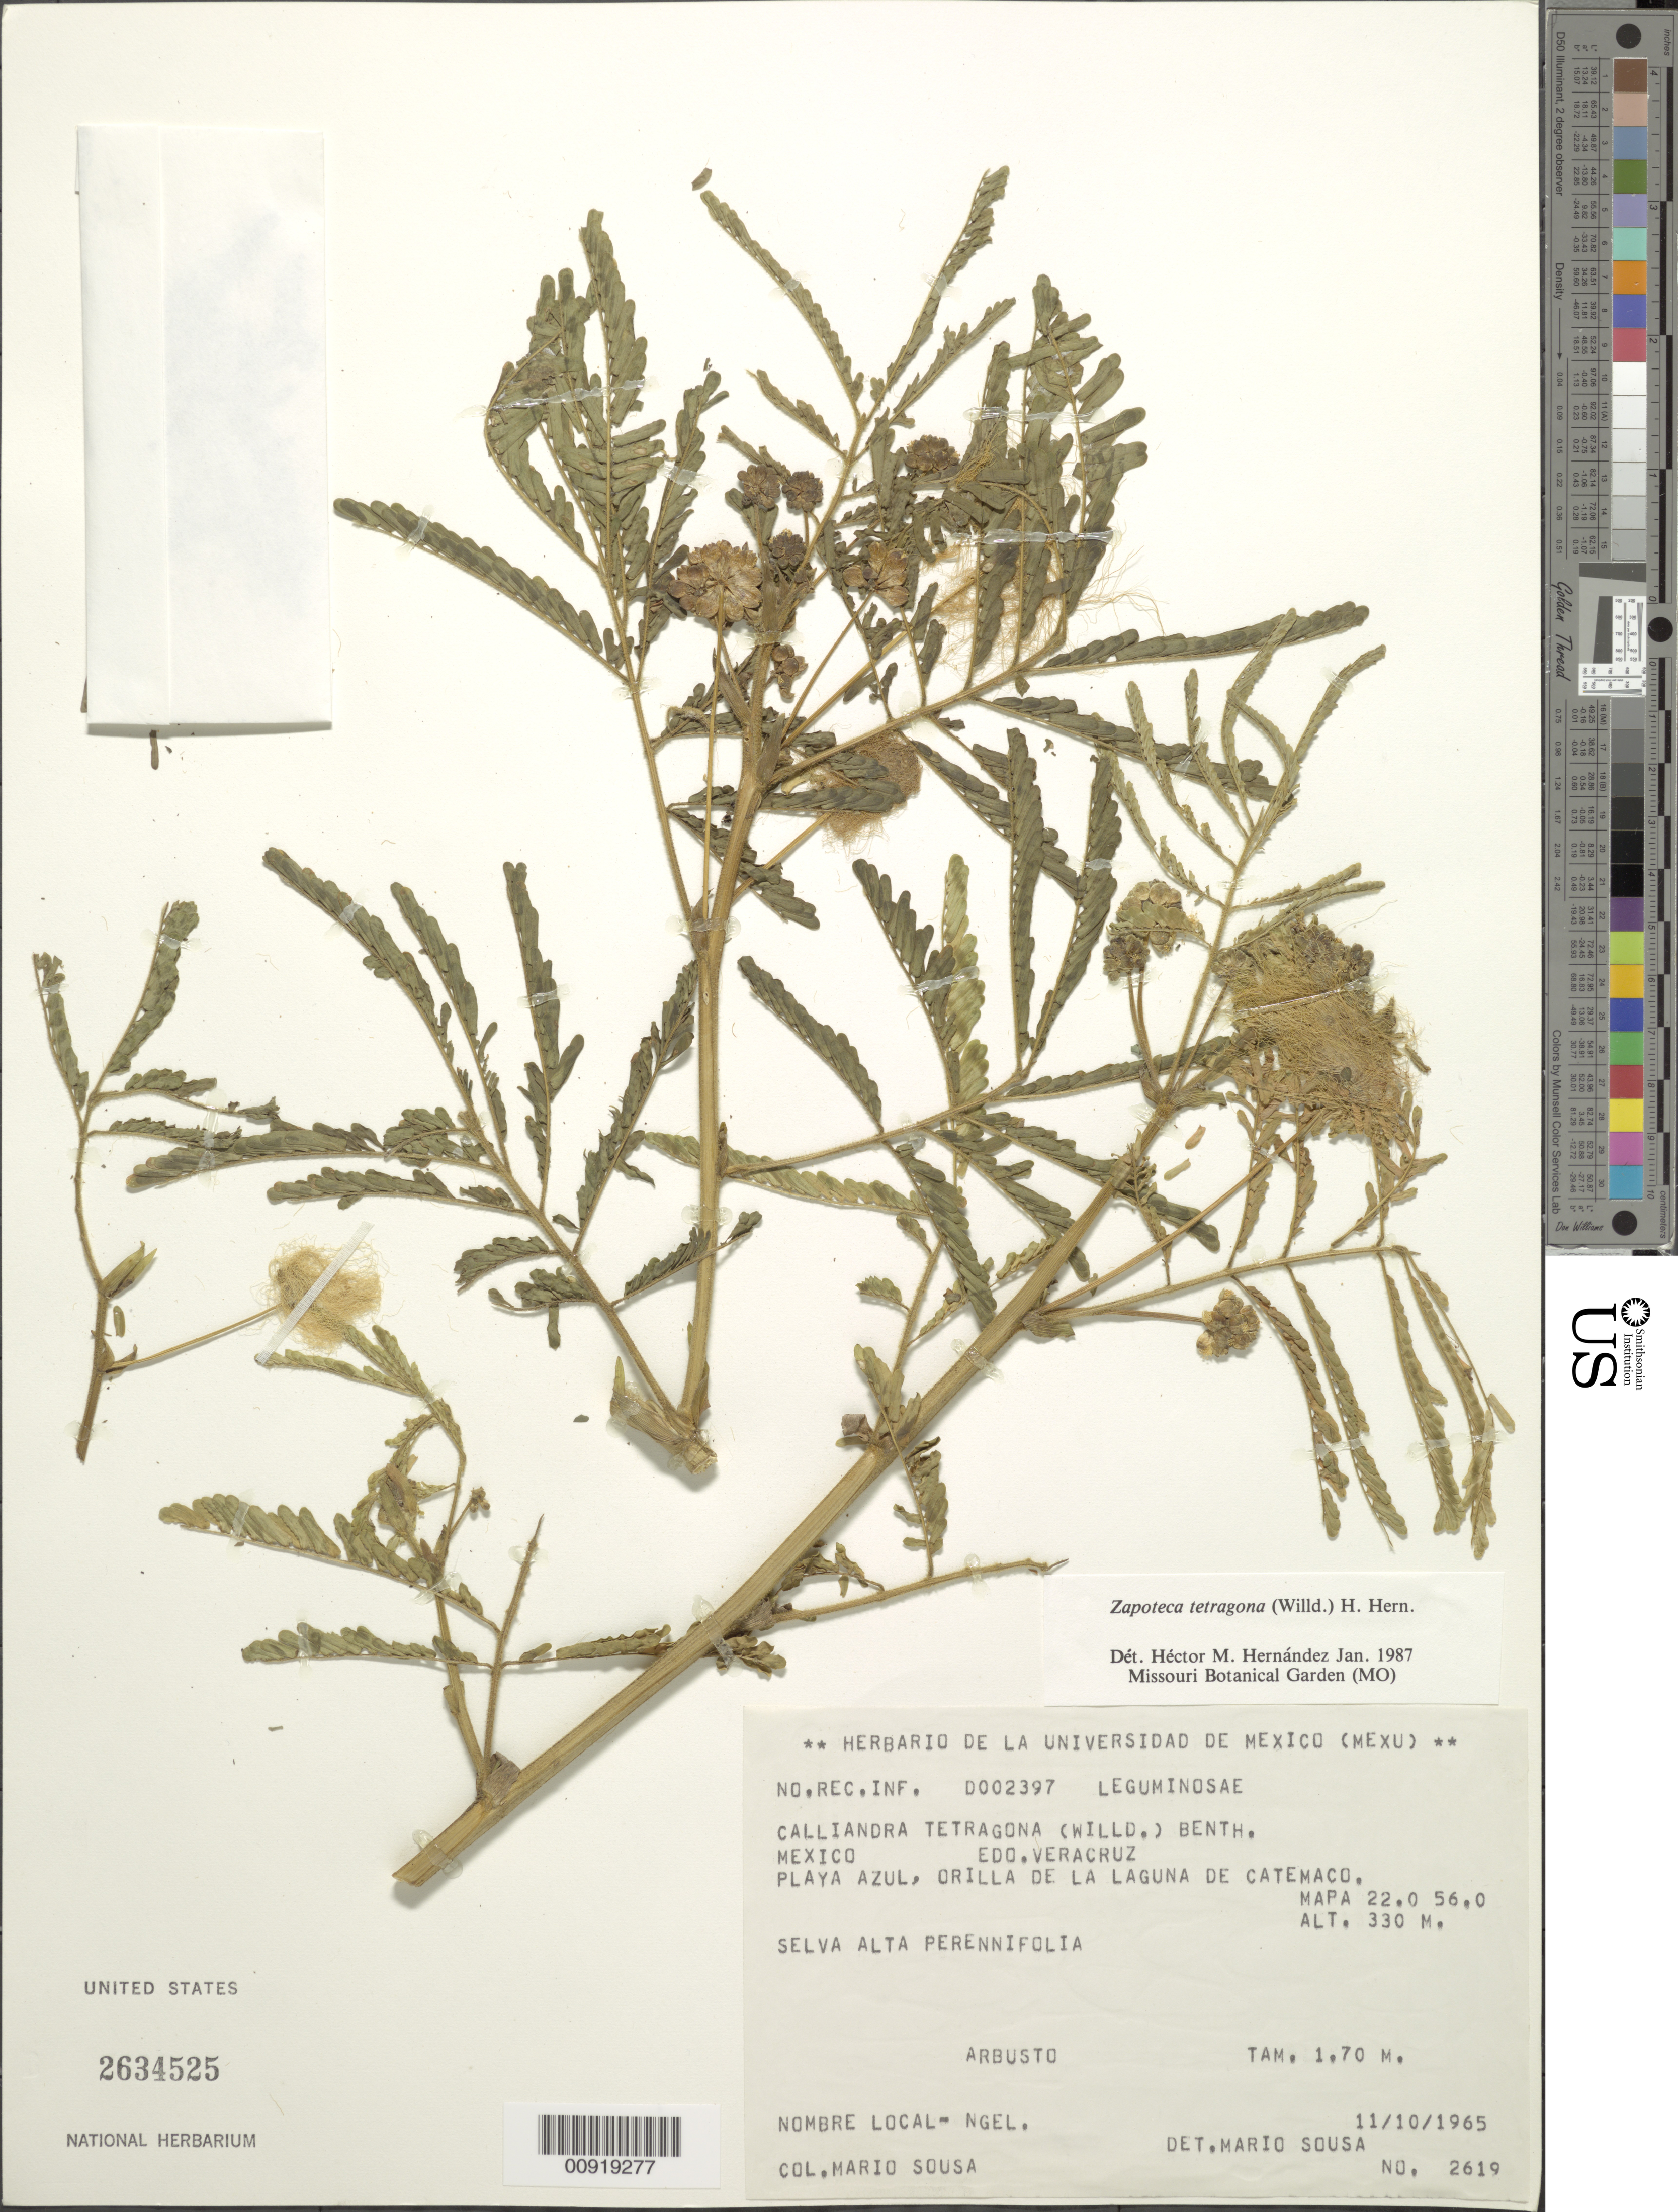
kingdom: Plantae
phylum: Tracheophyta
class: Magnoliopsida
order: Fabales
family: Fabaceae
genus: Zapoteca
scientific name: Zapoteca tetragona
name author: (Willd.) H.M. Hern.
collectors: M. Sousa S.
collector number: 2619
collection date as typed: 11 Oct 1965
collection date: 1965-10-11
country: Mexico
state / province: Veracruz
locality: Playa Azul, orilla de la Laguna de Catemaco. Mapa 22.0 56.0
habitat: Selva alta perennifolia.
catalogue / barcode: US 2634525